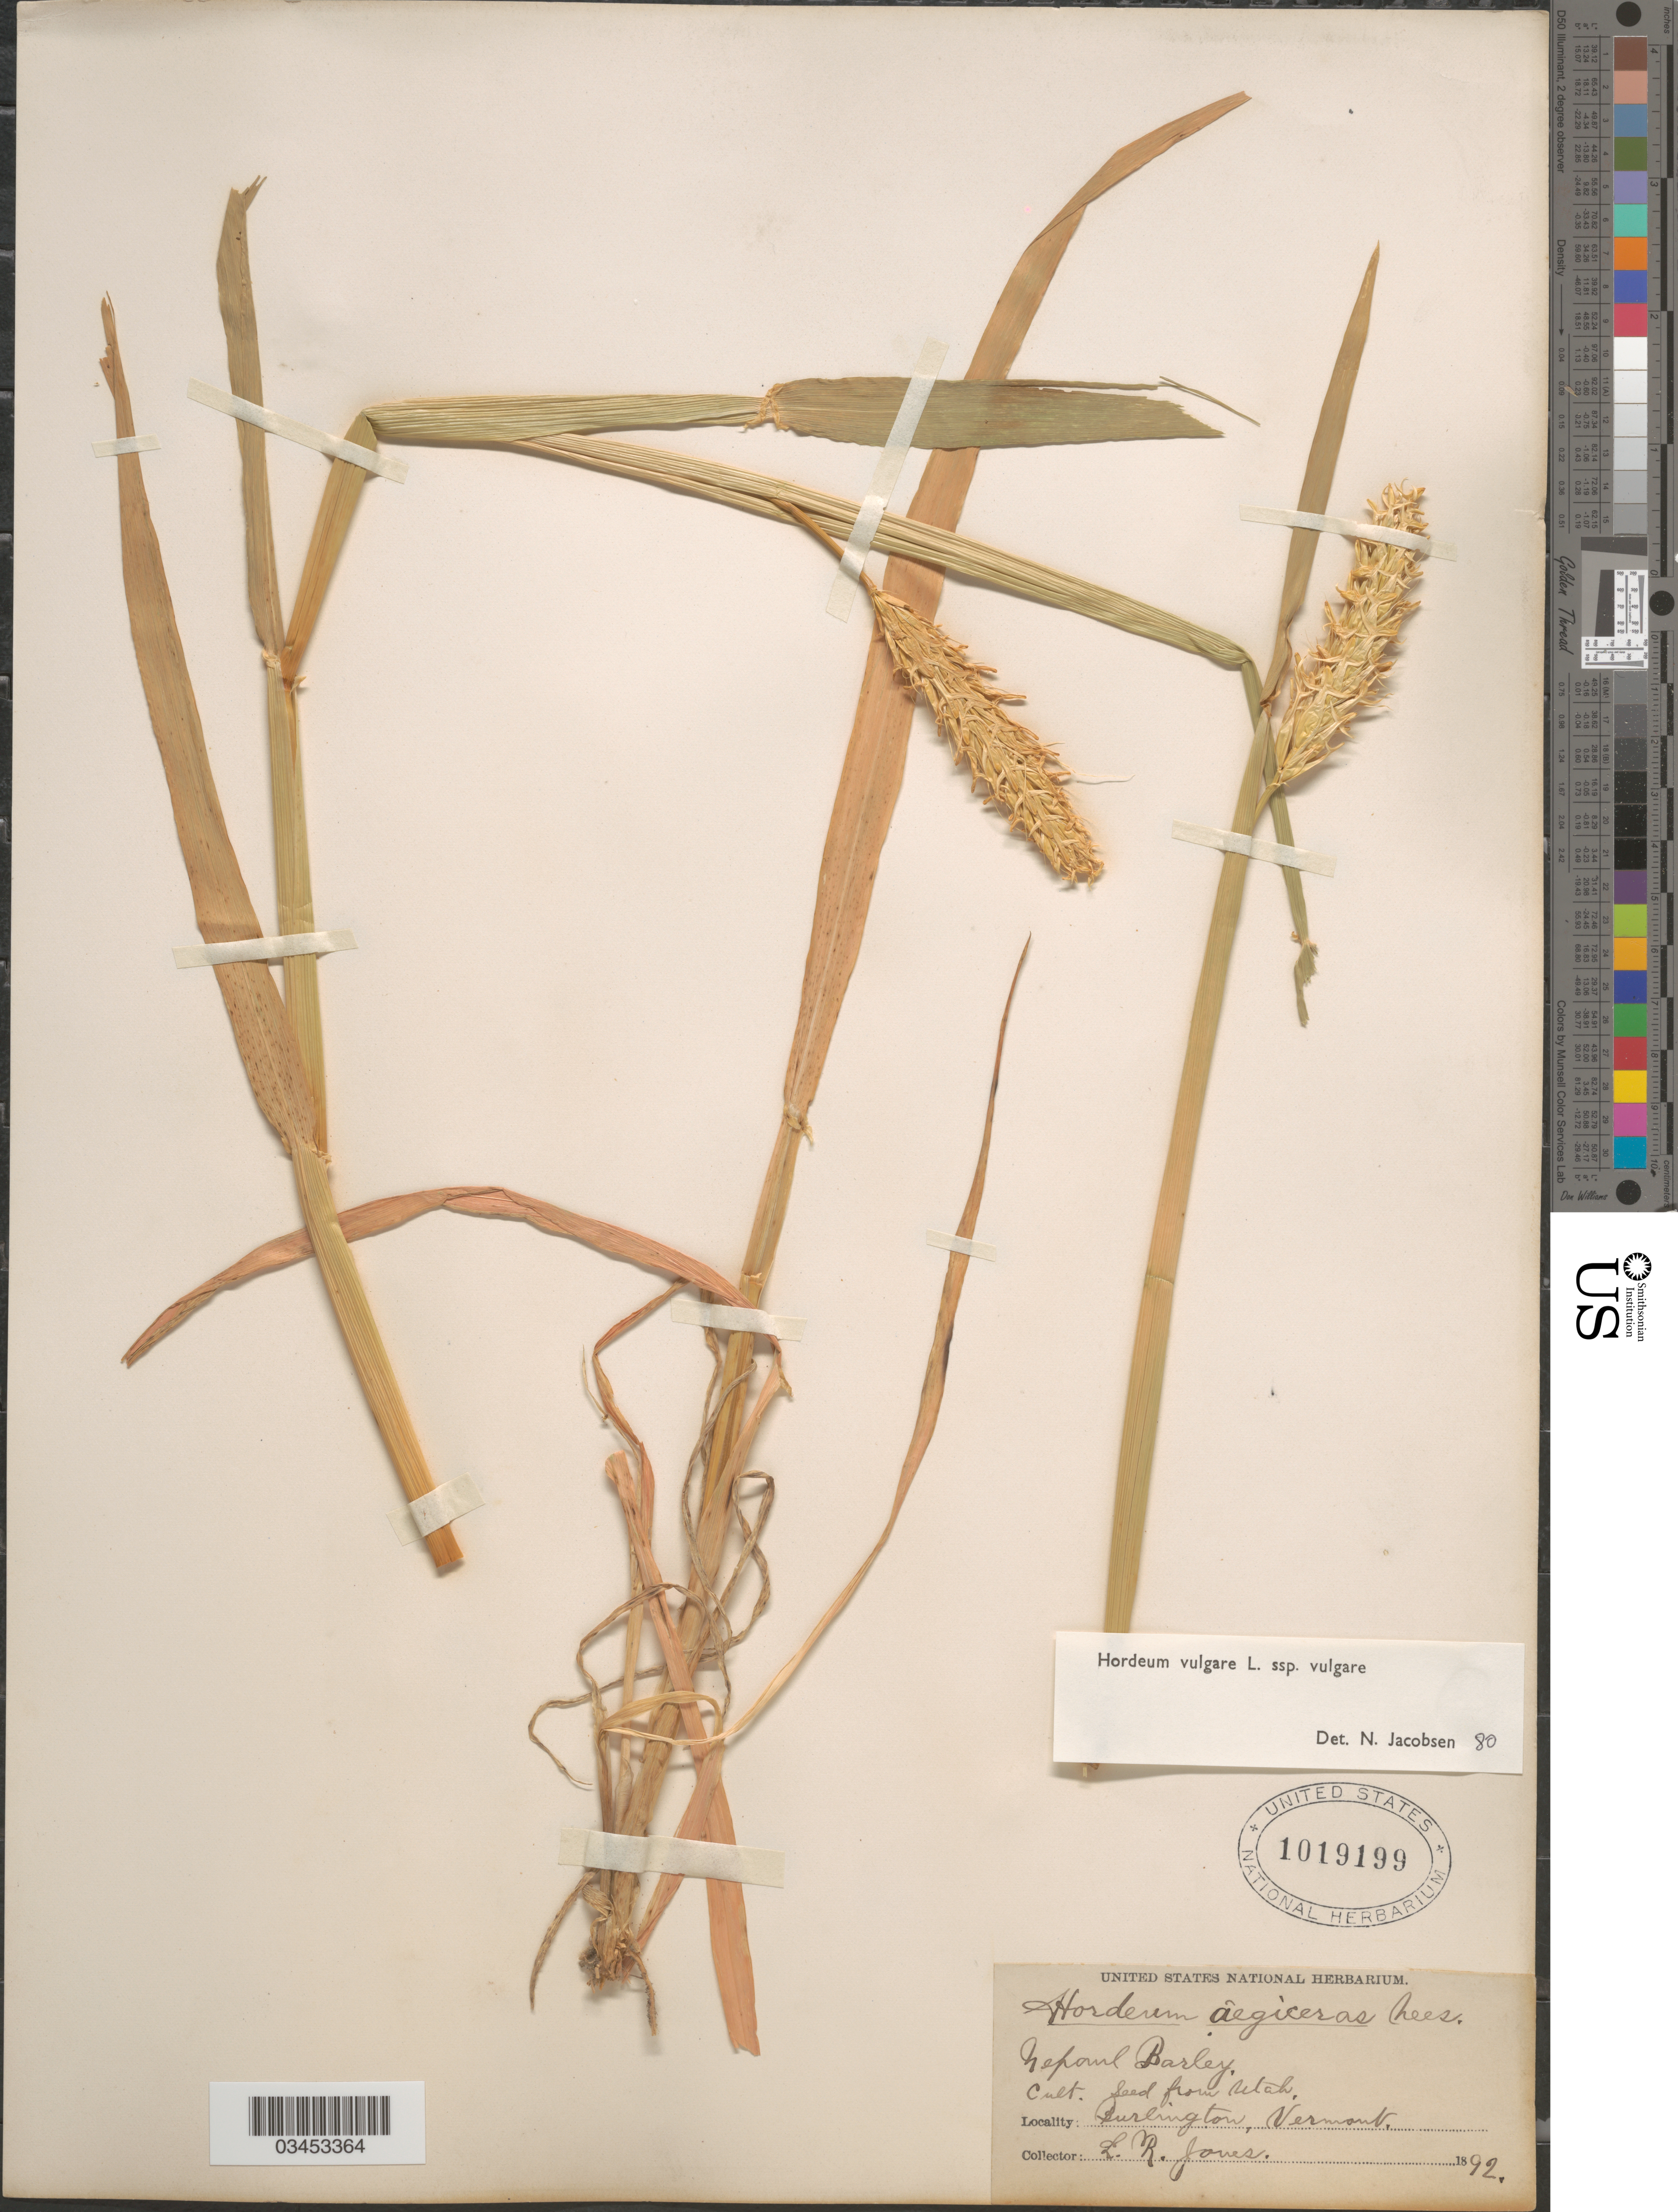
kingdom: Plantae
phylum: Tracheophyta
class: Liliopsida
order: Poales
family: Poaceae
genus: Hordeum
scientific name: Hordeum vulgare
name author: L.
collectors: L. R. Jones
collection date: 1892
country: United States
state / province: Vermont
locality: Burlington.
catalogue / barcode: US 1019199